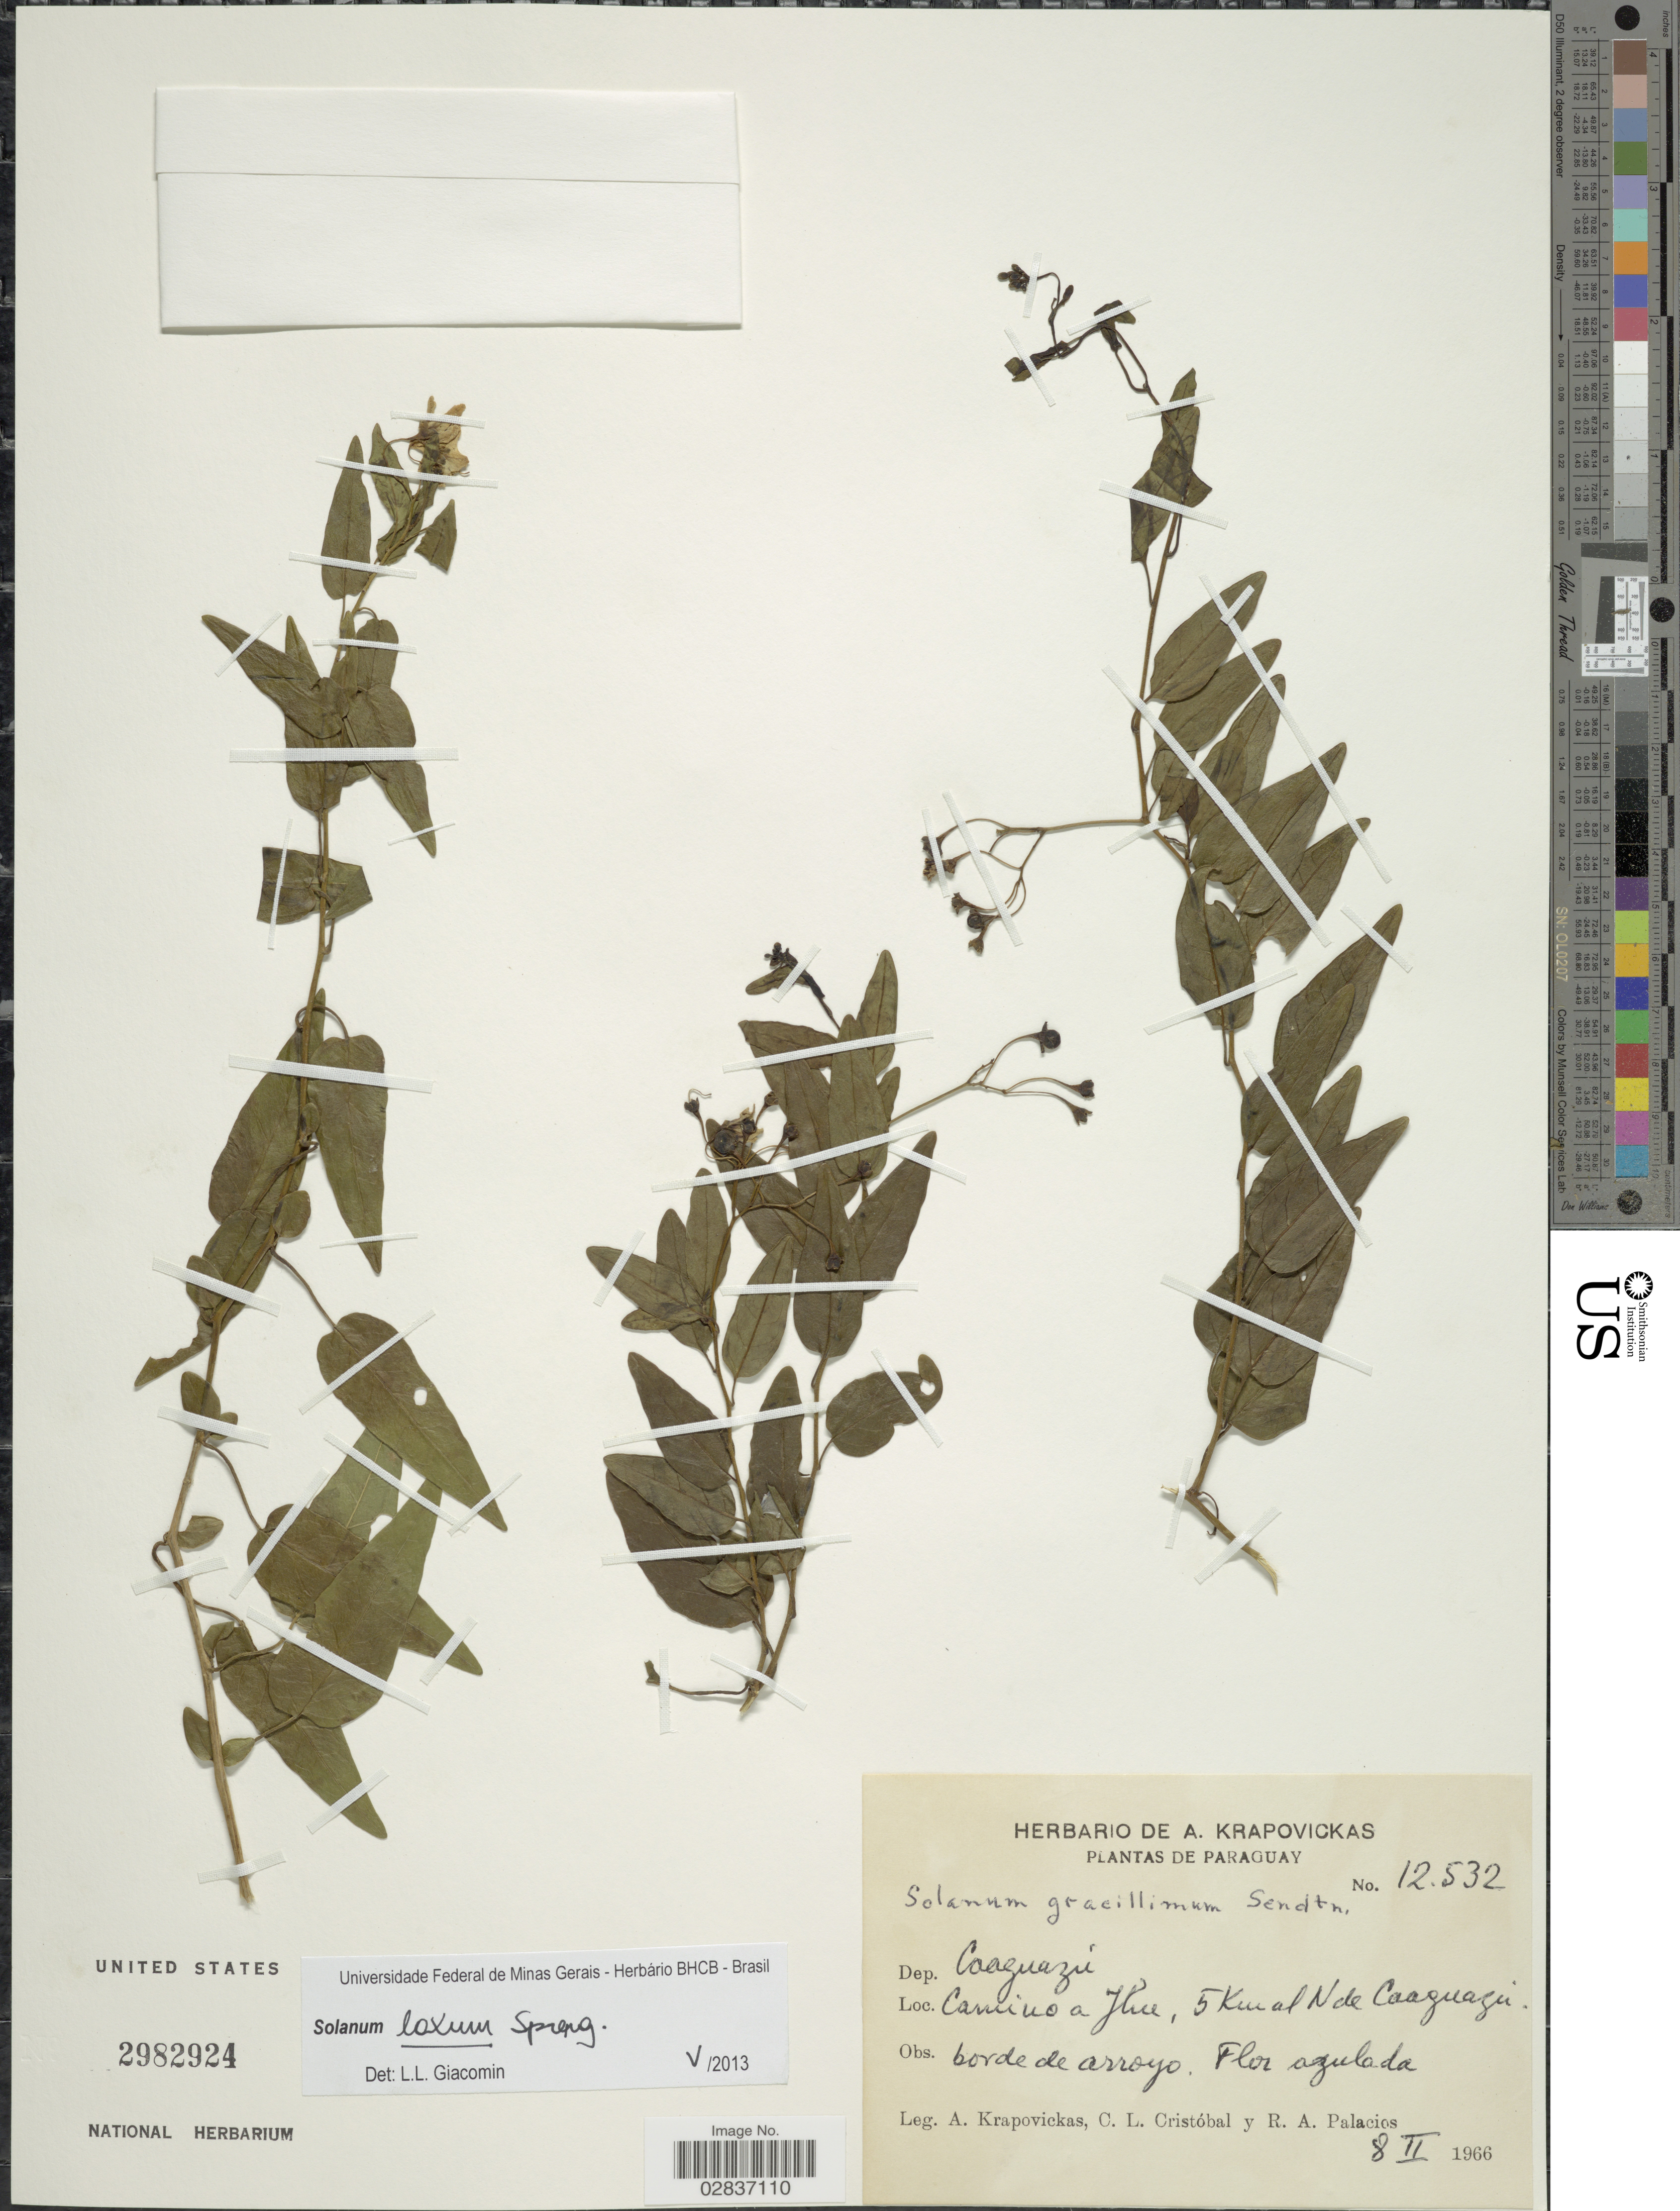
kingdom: Plantae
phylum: Tracheophyta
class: Magnoliopsida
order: Solanales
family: Solanaceae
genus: Solanum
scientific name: Solanum laxum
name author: Spreng.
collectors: A. Krapovickas, C. L. Cristóbal & R. Palacios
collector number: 12532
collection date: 1966-02-08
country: Paraguay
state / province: Caaguazu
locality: Dep. Caaguazú, Camino a Jhu, 5 Km al N de Caaguazú.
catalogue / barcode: US 2982924